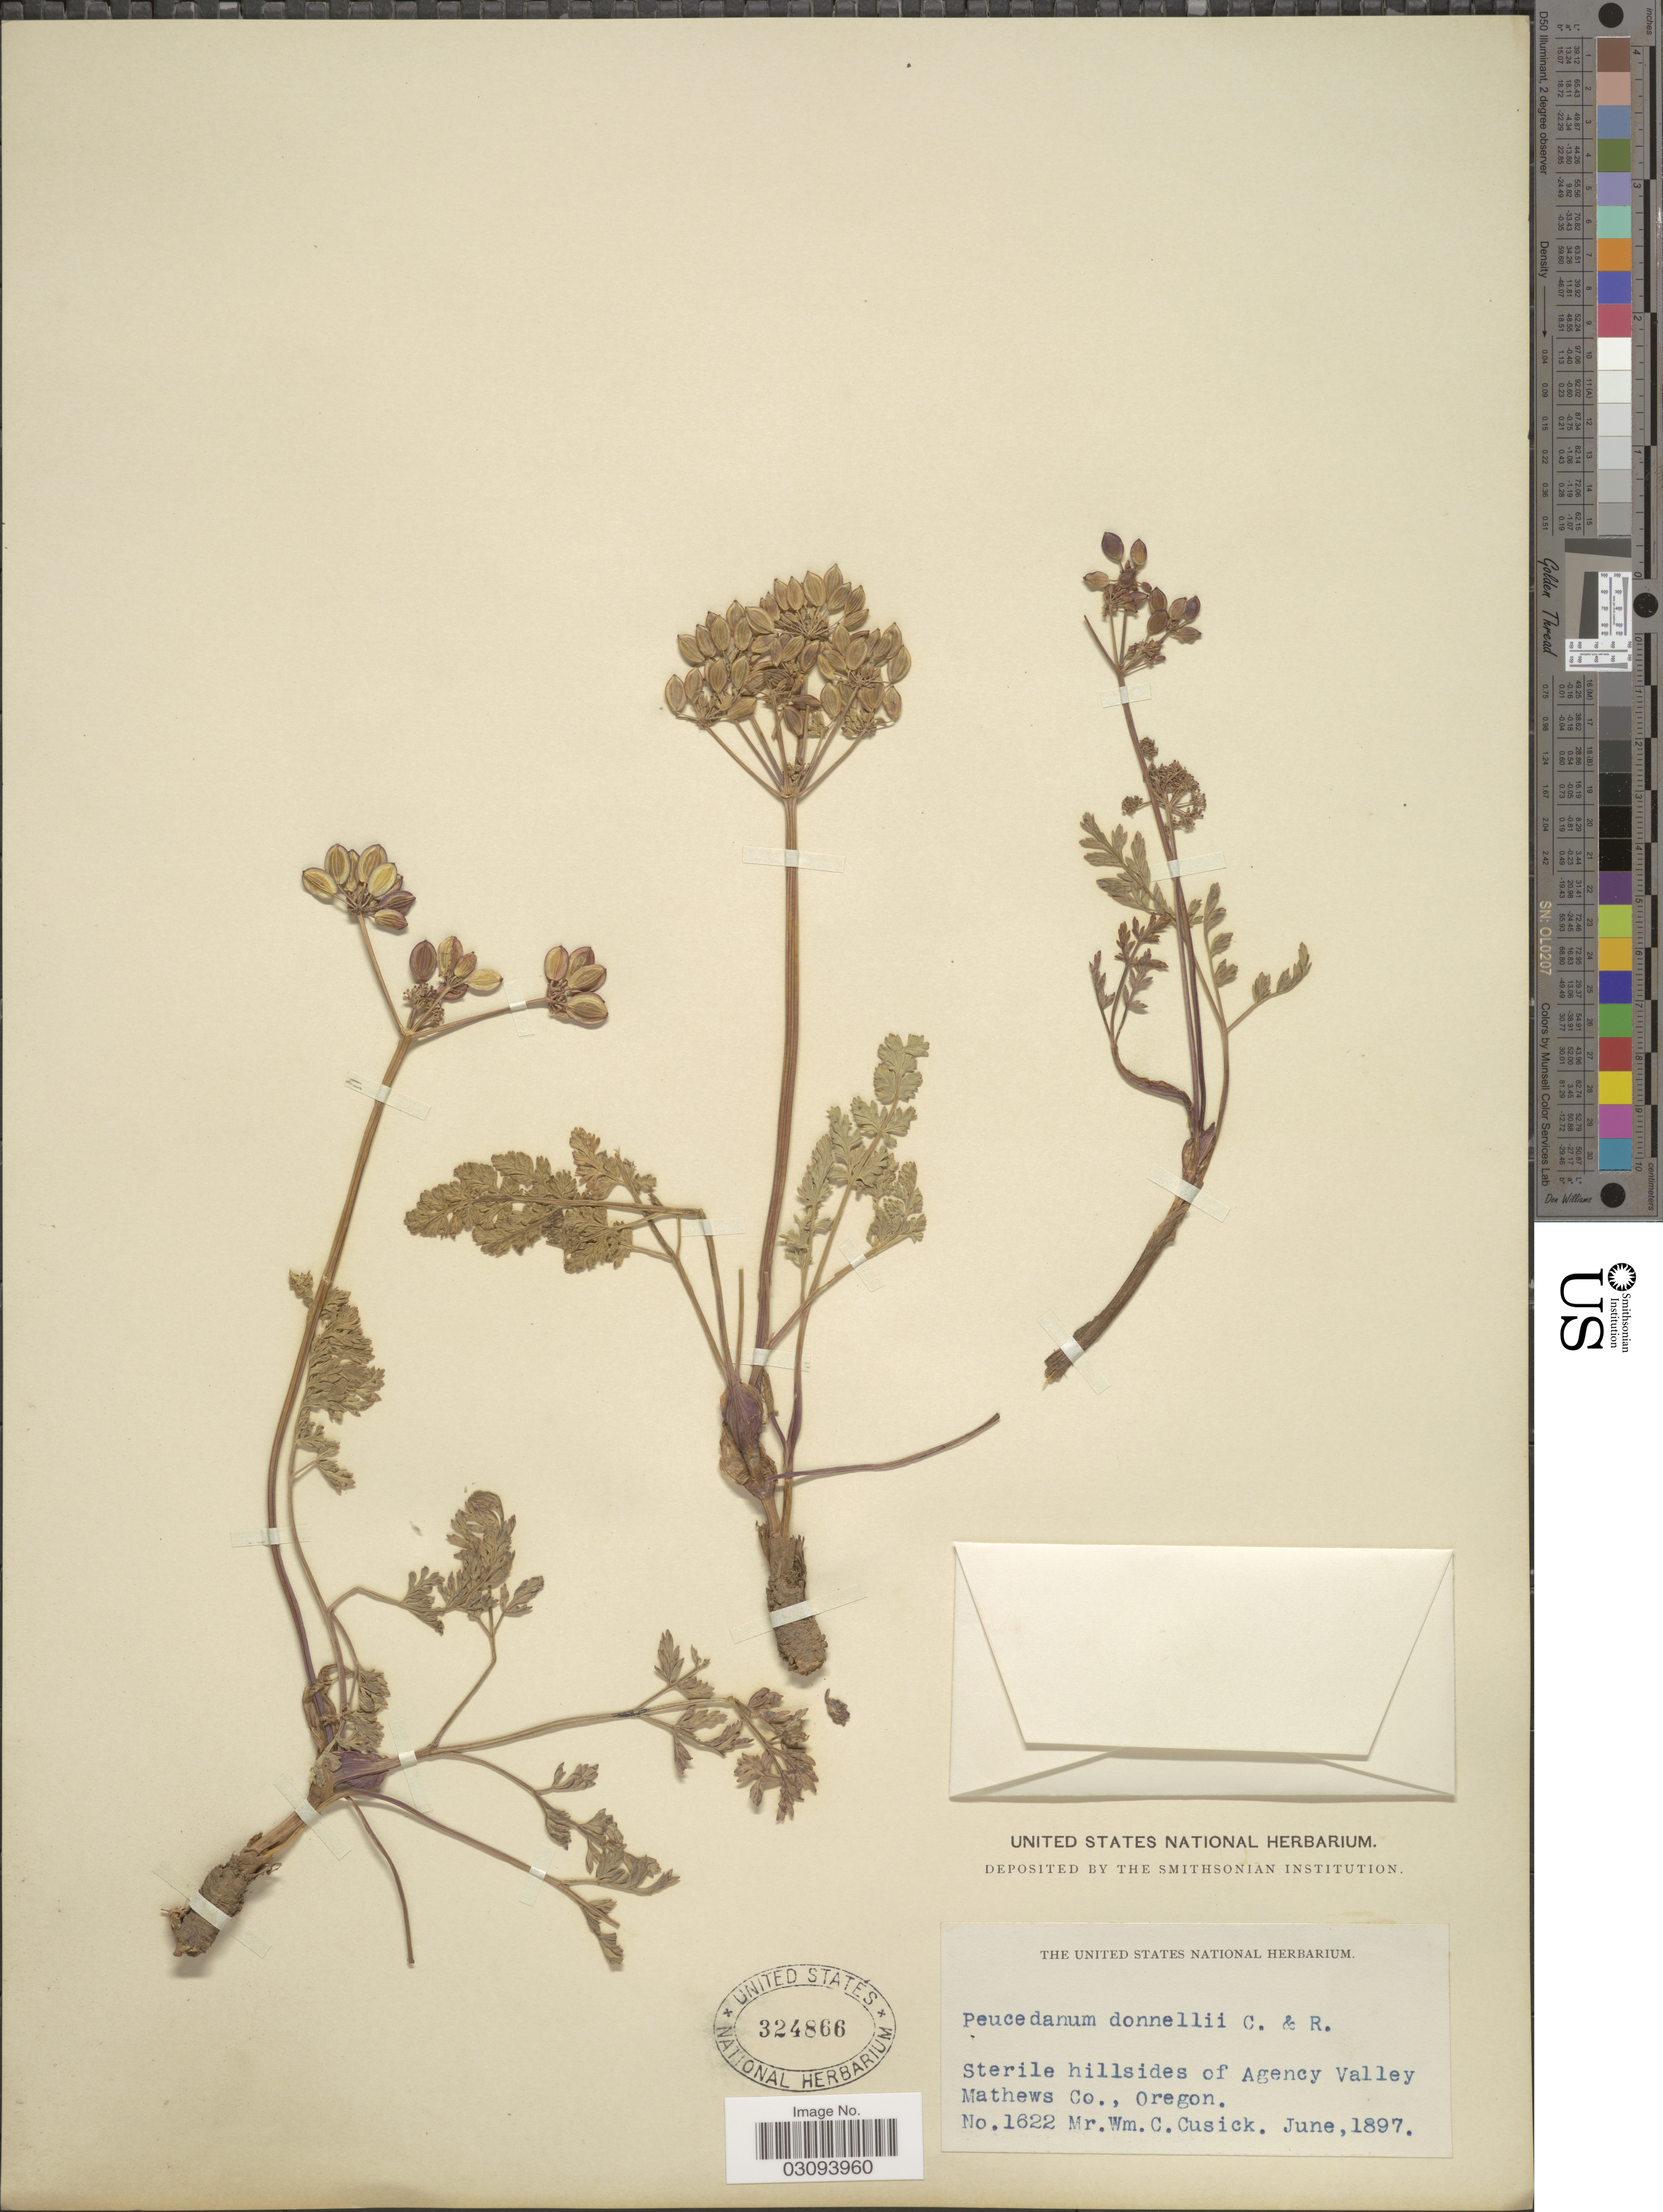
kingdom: Plantae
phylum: Tracheophyta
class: Magnoliopsida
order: Apiales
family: Apiaceae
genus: Lomatium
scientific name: Lomatium donnellii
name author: (J.M. Coult. & Rose) J.M. Coult. & Rose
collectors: W. C. Cusick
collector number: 1622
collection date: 1897-06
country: United States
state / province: Oregon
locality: Sterile hillsides of Agency Valley Mathews Co.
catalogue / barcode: US 324866